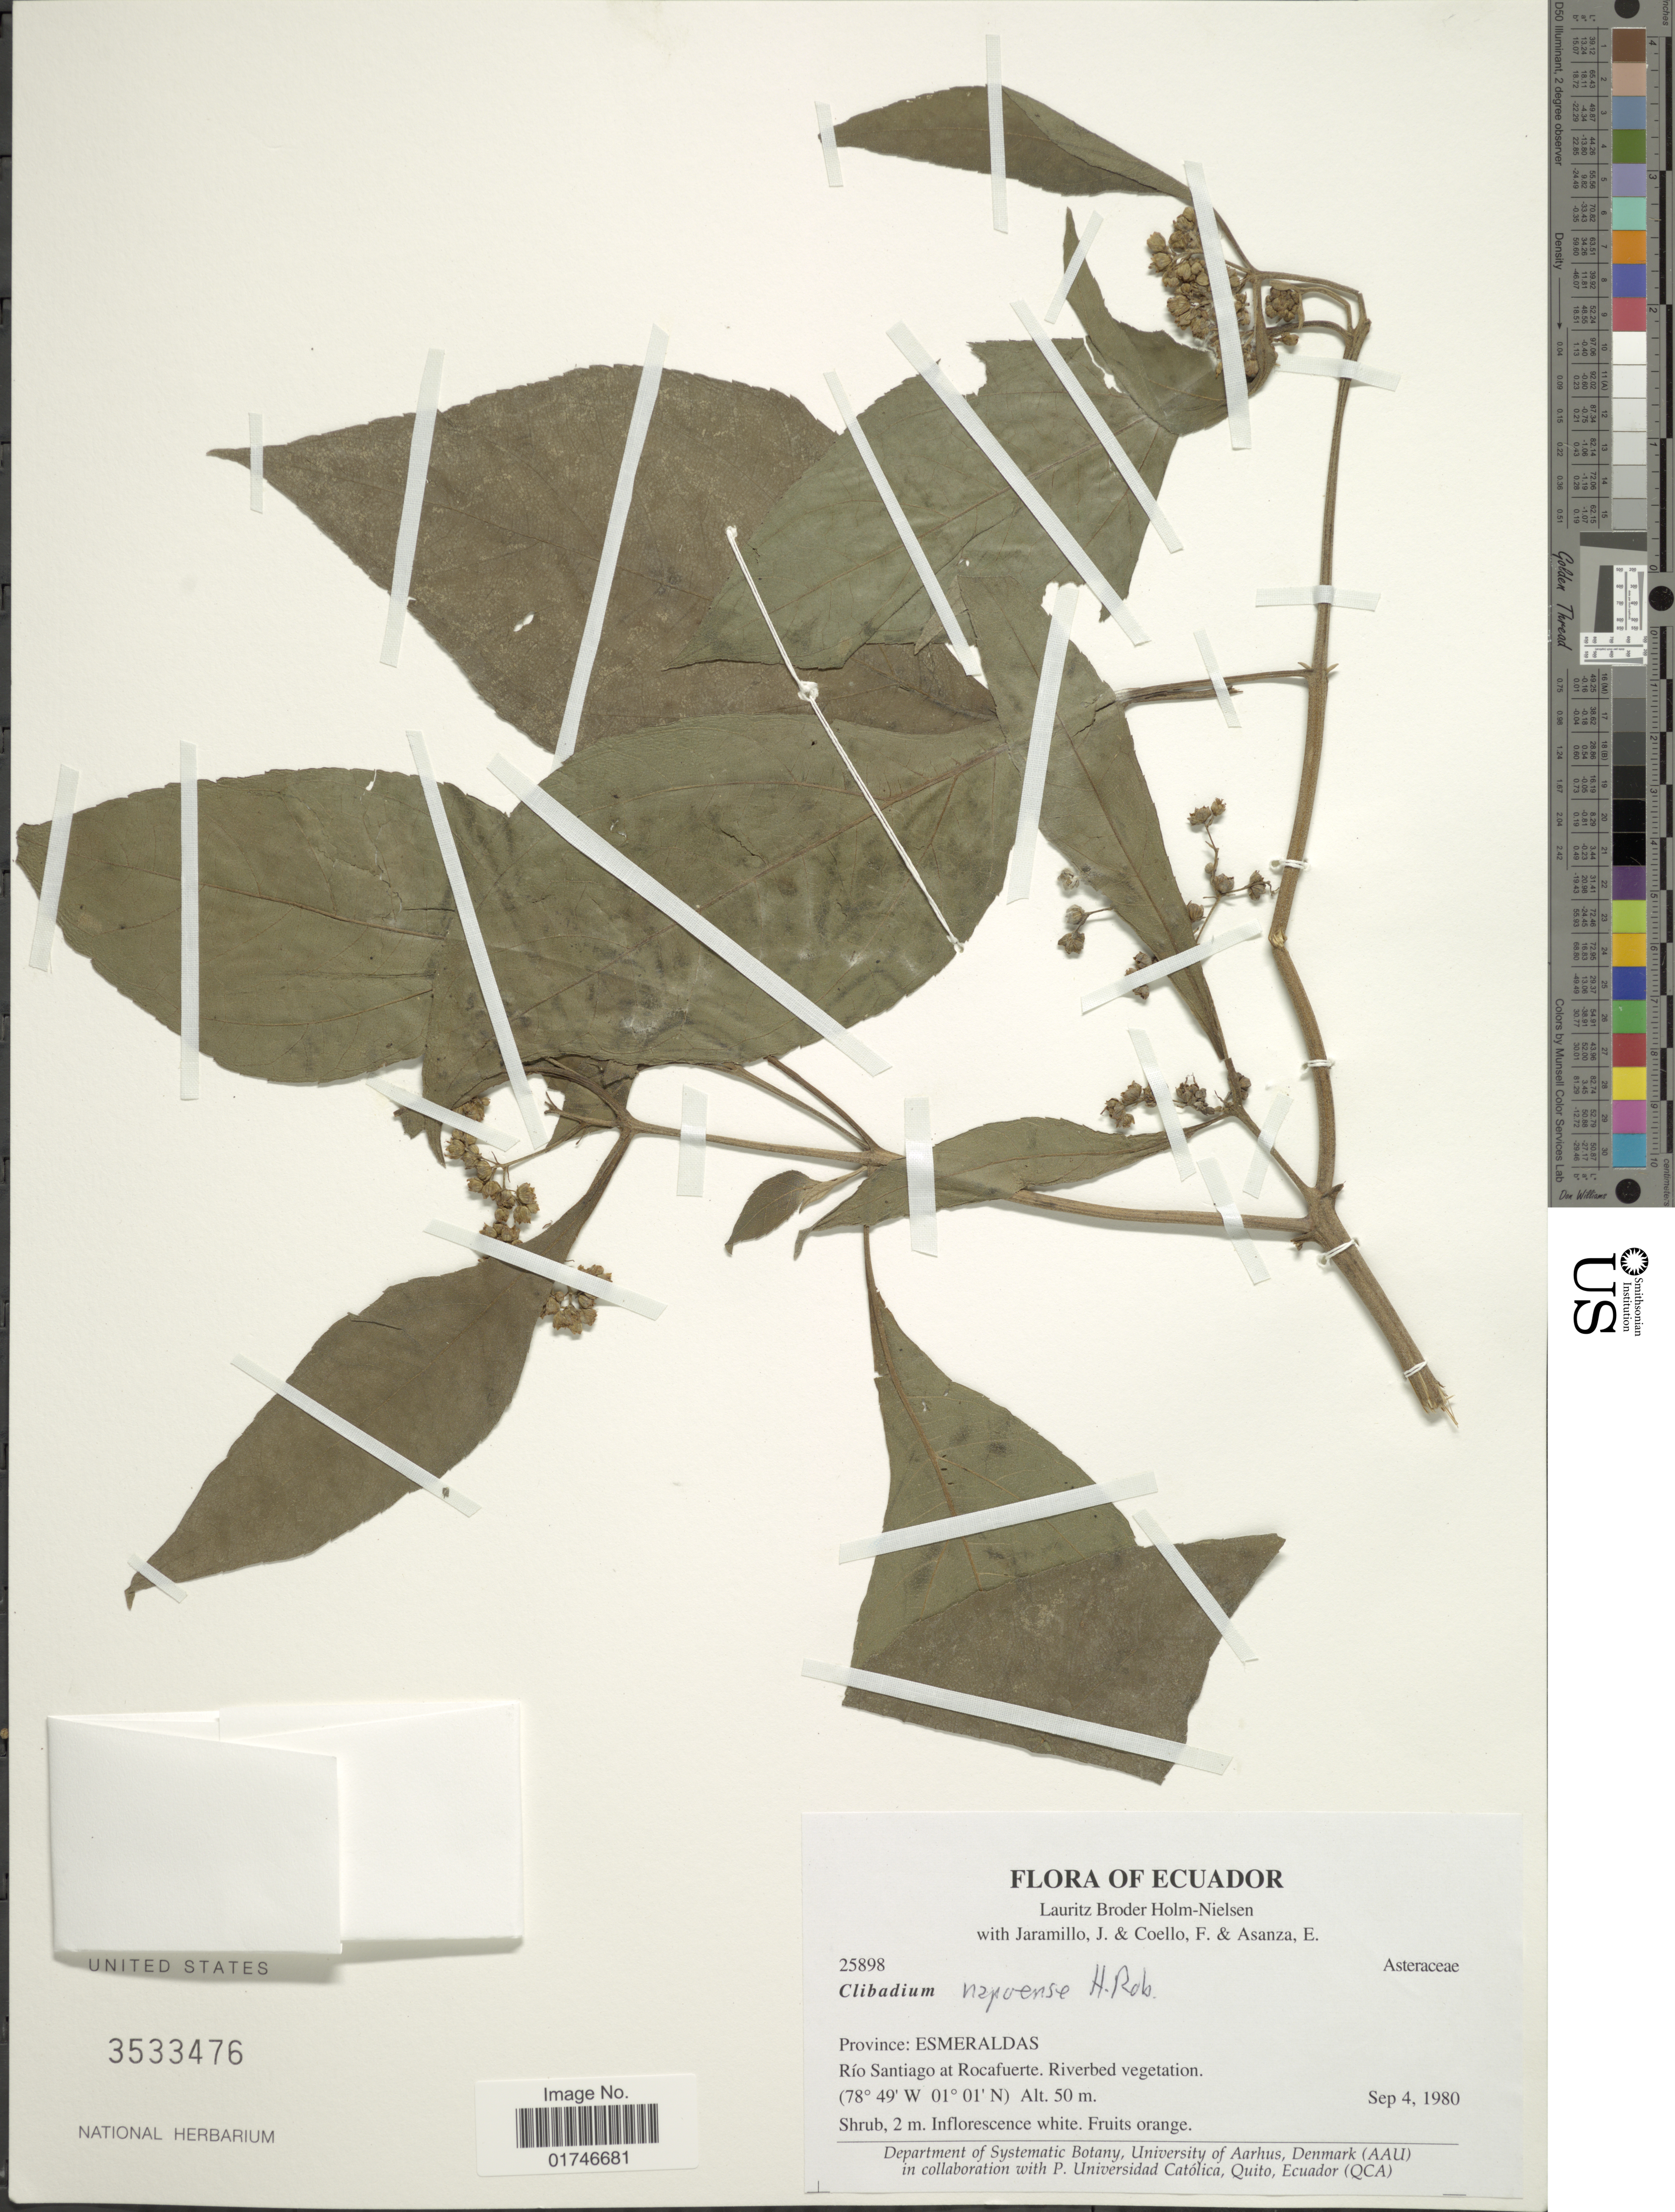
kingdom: Plantae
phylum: Tracheophyta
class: Magnoliopsida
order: Asterales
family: Asteraceae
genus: Clibadium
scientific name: Clibadium napoense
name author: H. Rob.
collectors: L. B. Holm-Nielsen, J. Jaramillo, F. Coello & E. Asanza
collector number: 25898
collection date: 1980-09-04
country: Ecuador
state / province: Esmeraldas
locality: Province: Esmeraldas. Río Santiago at Rocafuerte.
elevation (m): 50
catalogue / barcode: US 3533476